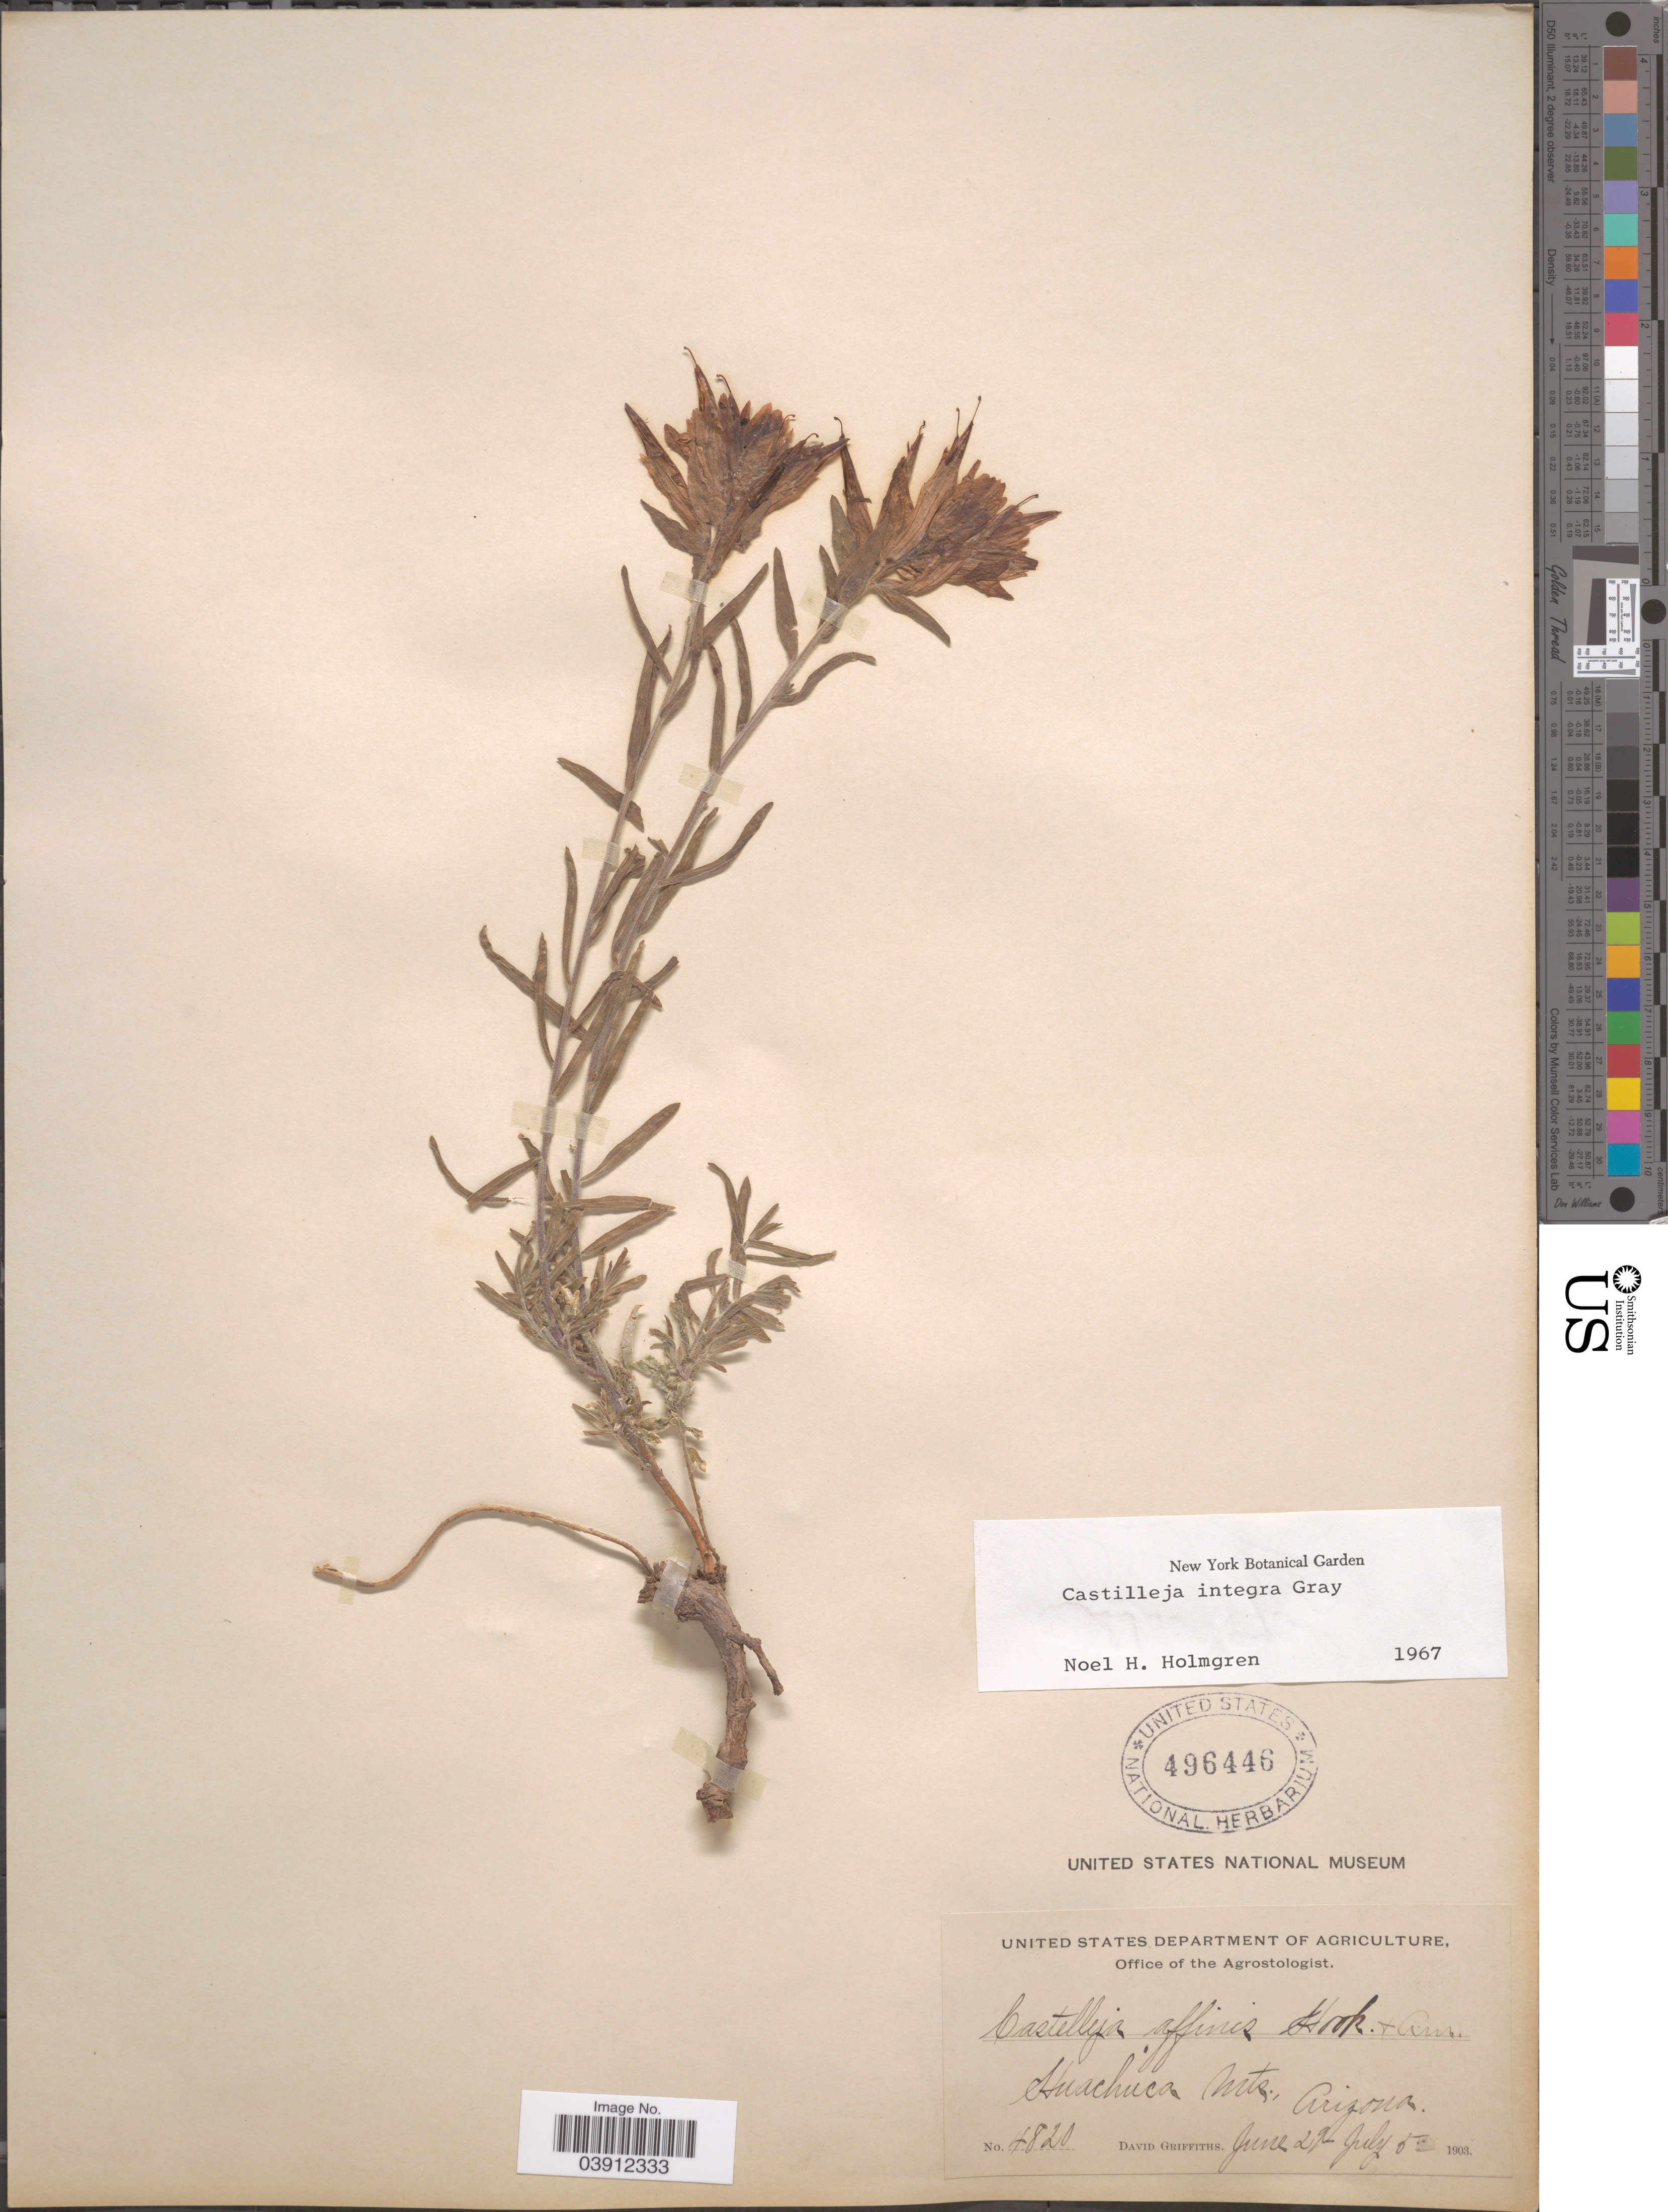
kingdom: Plantae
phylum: Tracheophyta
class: Magnoliopsida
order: Lamiales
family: Orobanchaceae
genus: Castilleja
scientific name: Castilleja integra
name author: A. Gray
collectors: D. Griffiths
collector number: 4820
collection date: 1903-06-29/1903-07-05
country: United States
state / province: Arizona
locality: Huachuca Mts.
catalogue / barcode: US 496446